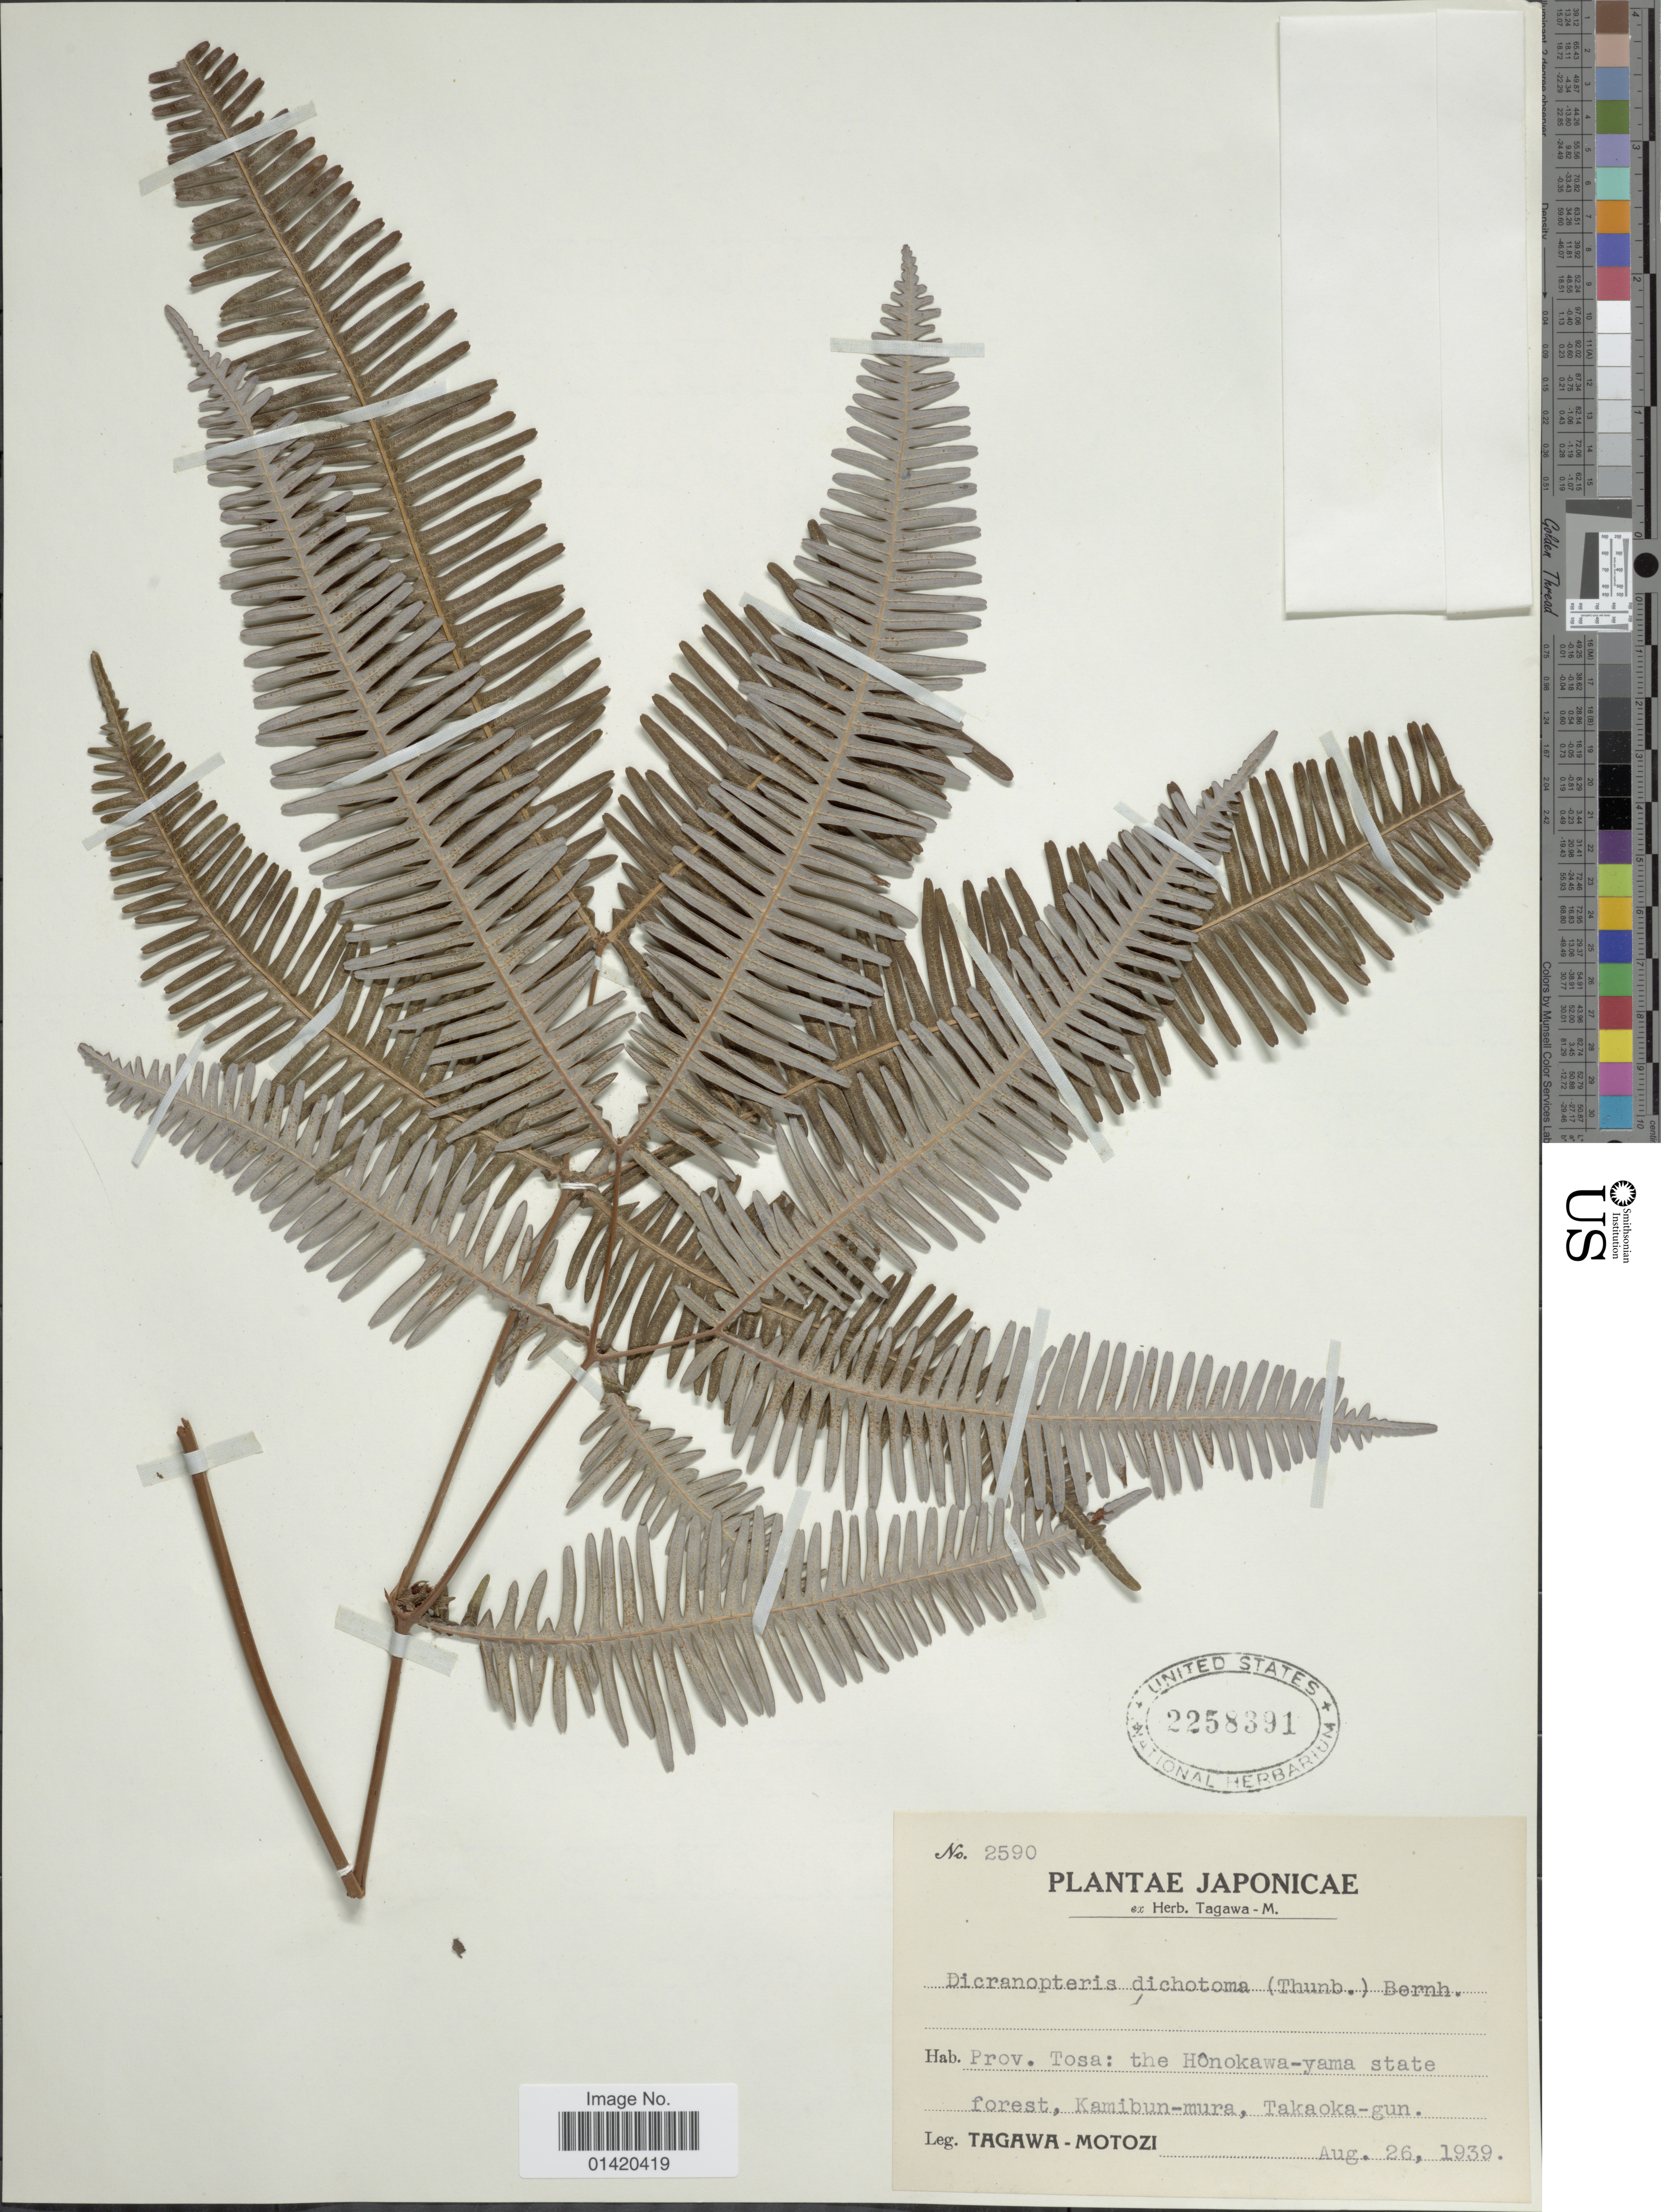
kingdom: Plantae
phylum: Tracheophyta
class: Polypodiopsida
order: Gleicheniales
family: Gleicheniaceae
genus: Dicranopteris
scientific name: Dicranopteris linearis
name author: (Burm. f.) Underw.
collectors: M. Tagawa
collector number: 2590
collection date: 1939-08-26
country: Japan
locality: Prov. Tosa;The Hônokawa-yama state forest, Kamibun-mura, Takaoka-gun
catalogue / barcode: US 2258391